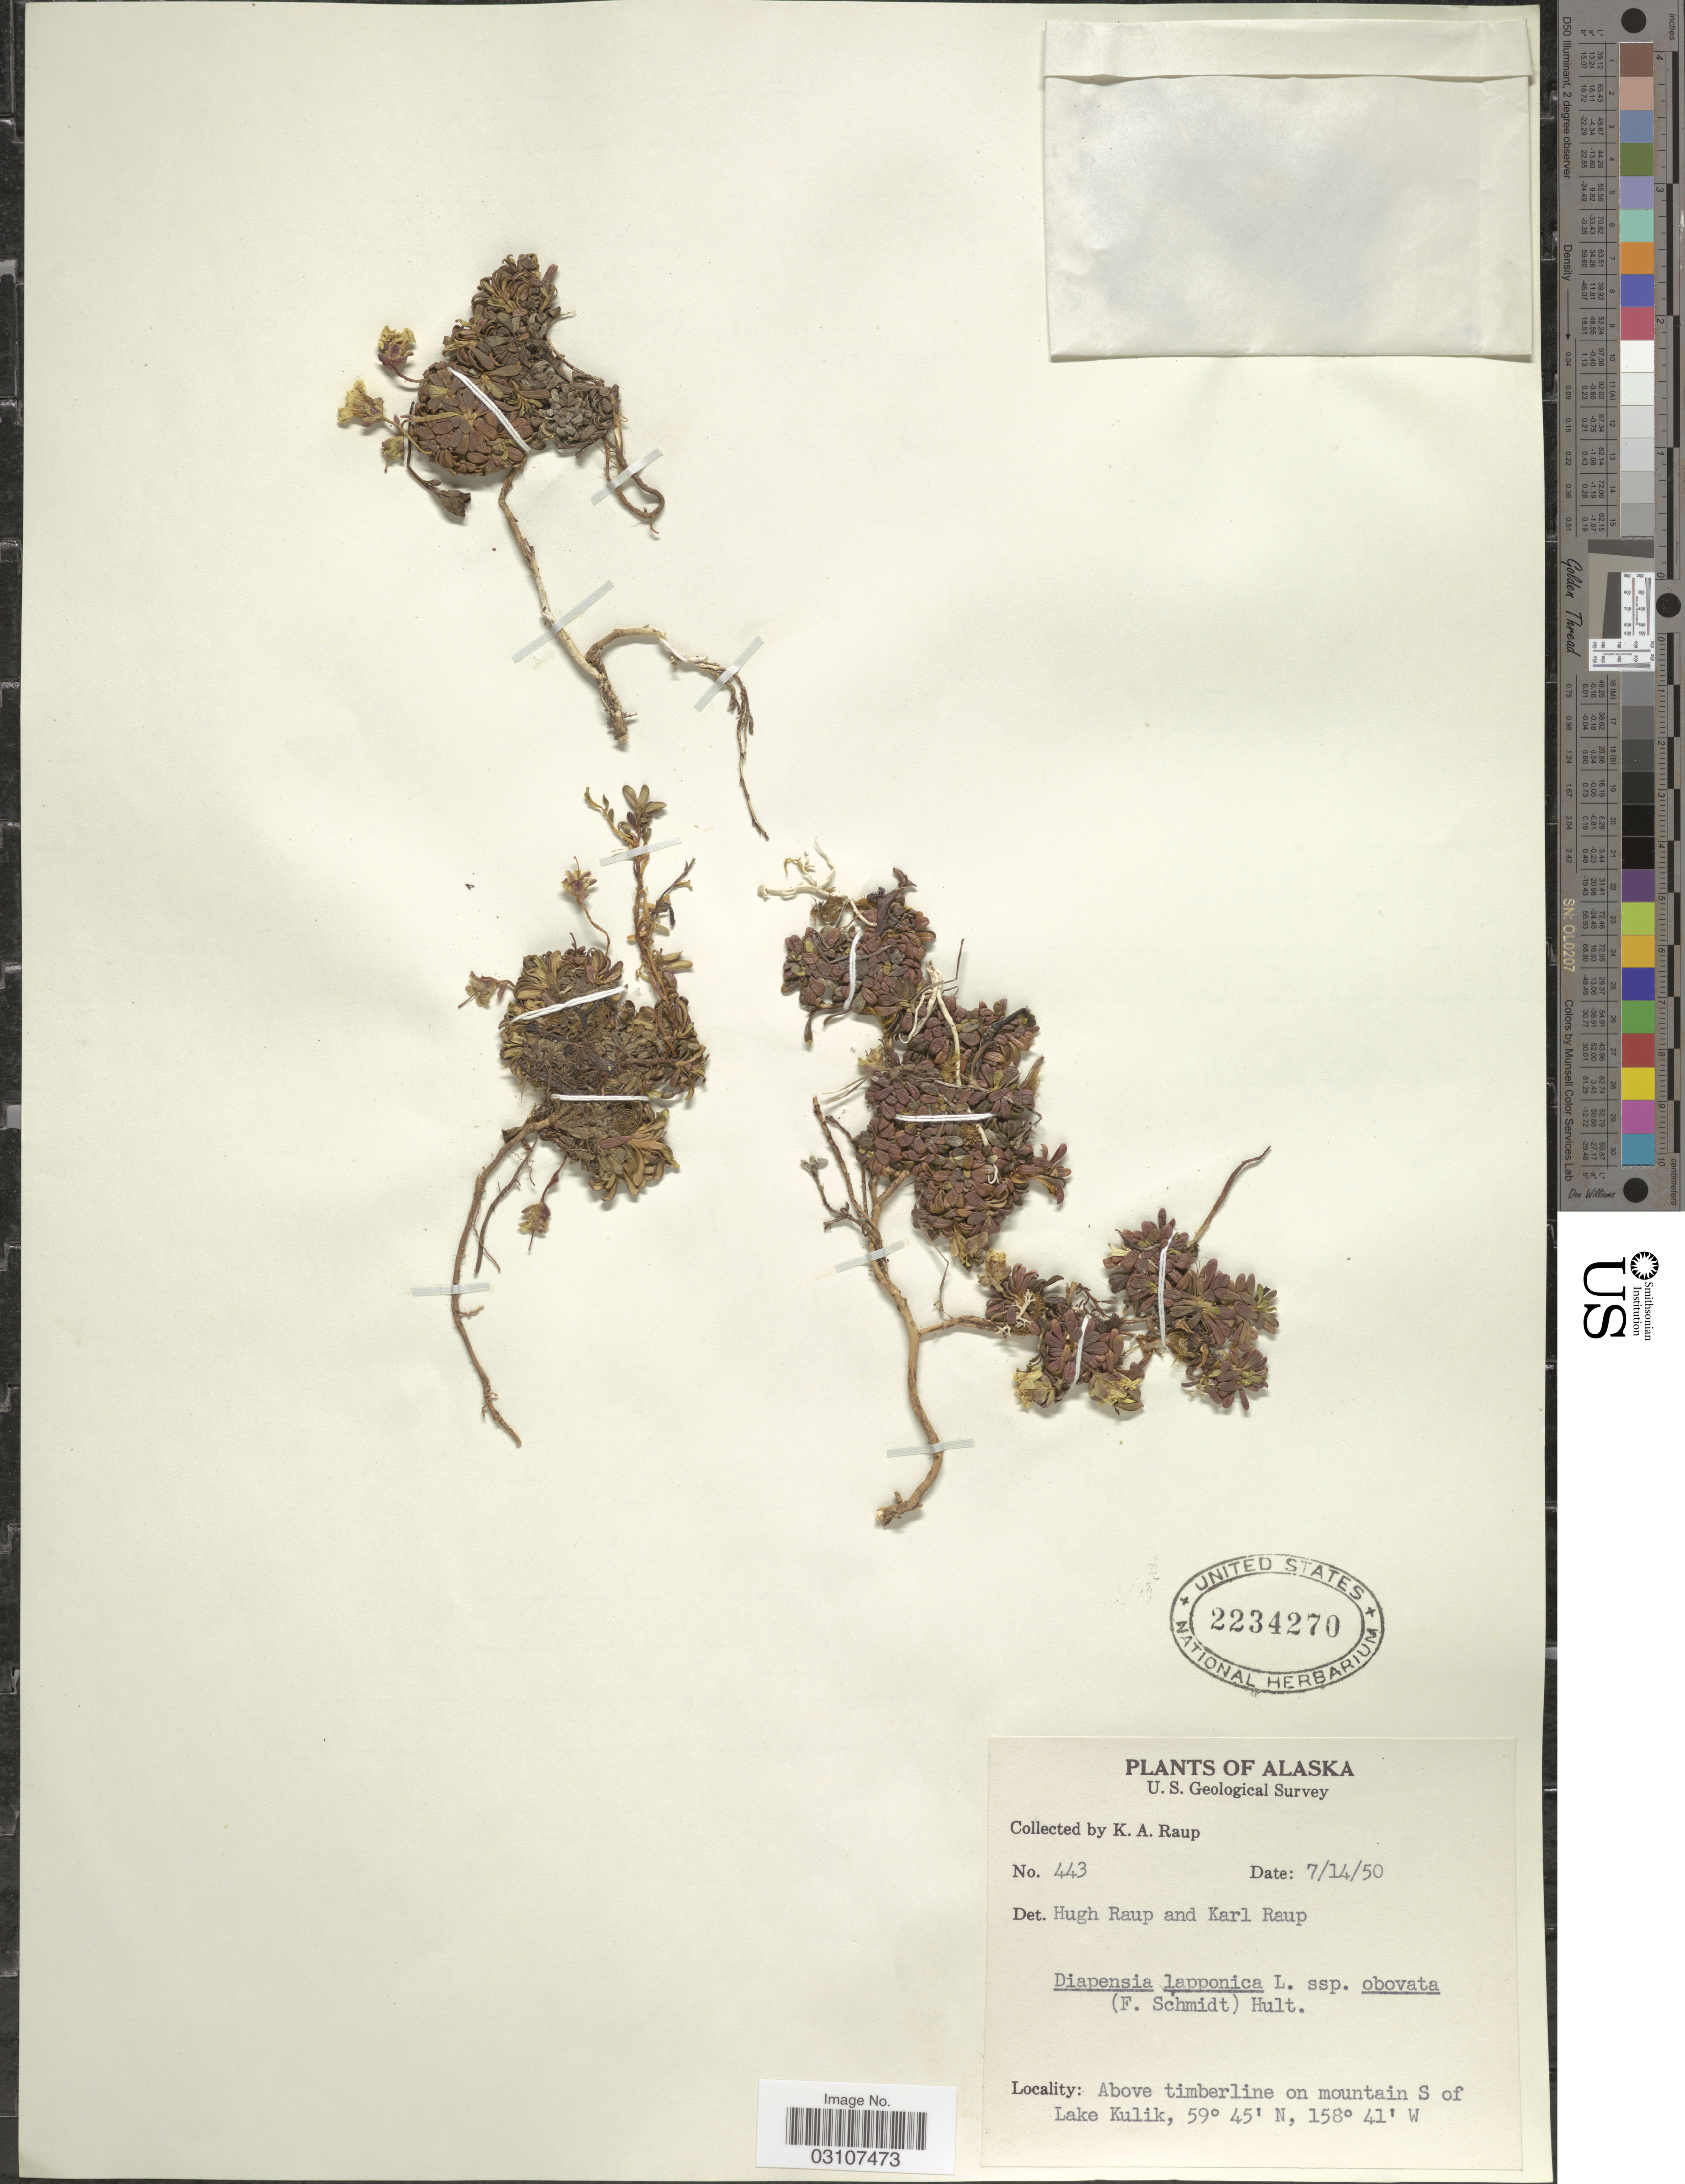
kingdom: Plantae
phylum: Tracheophyta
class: Magnoliopsida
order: Ericales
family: Diapensiaceae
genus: Diapensia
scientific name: Diapensia lapponica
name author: L.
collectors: K. Raup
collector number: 443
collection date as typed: Transcribed d/m/y: 14/7/50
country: United States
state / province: Alaska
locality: Above timberline on mountain S of Lake Kulik.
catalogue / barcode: US 2234270